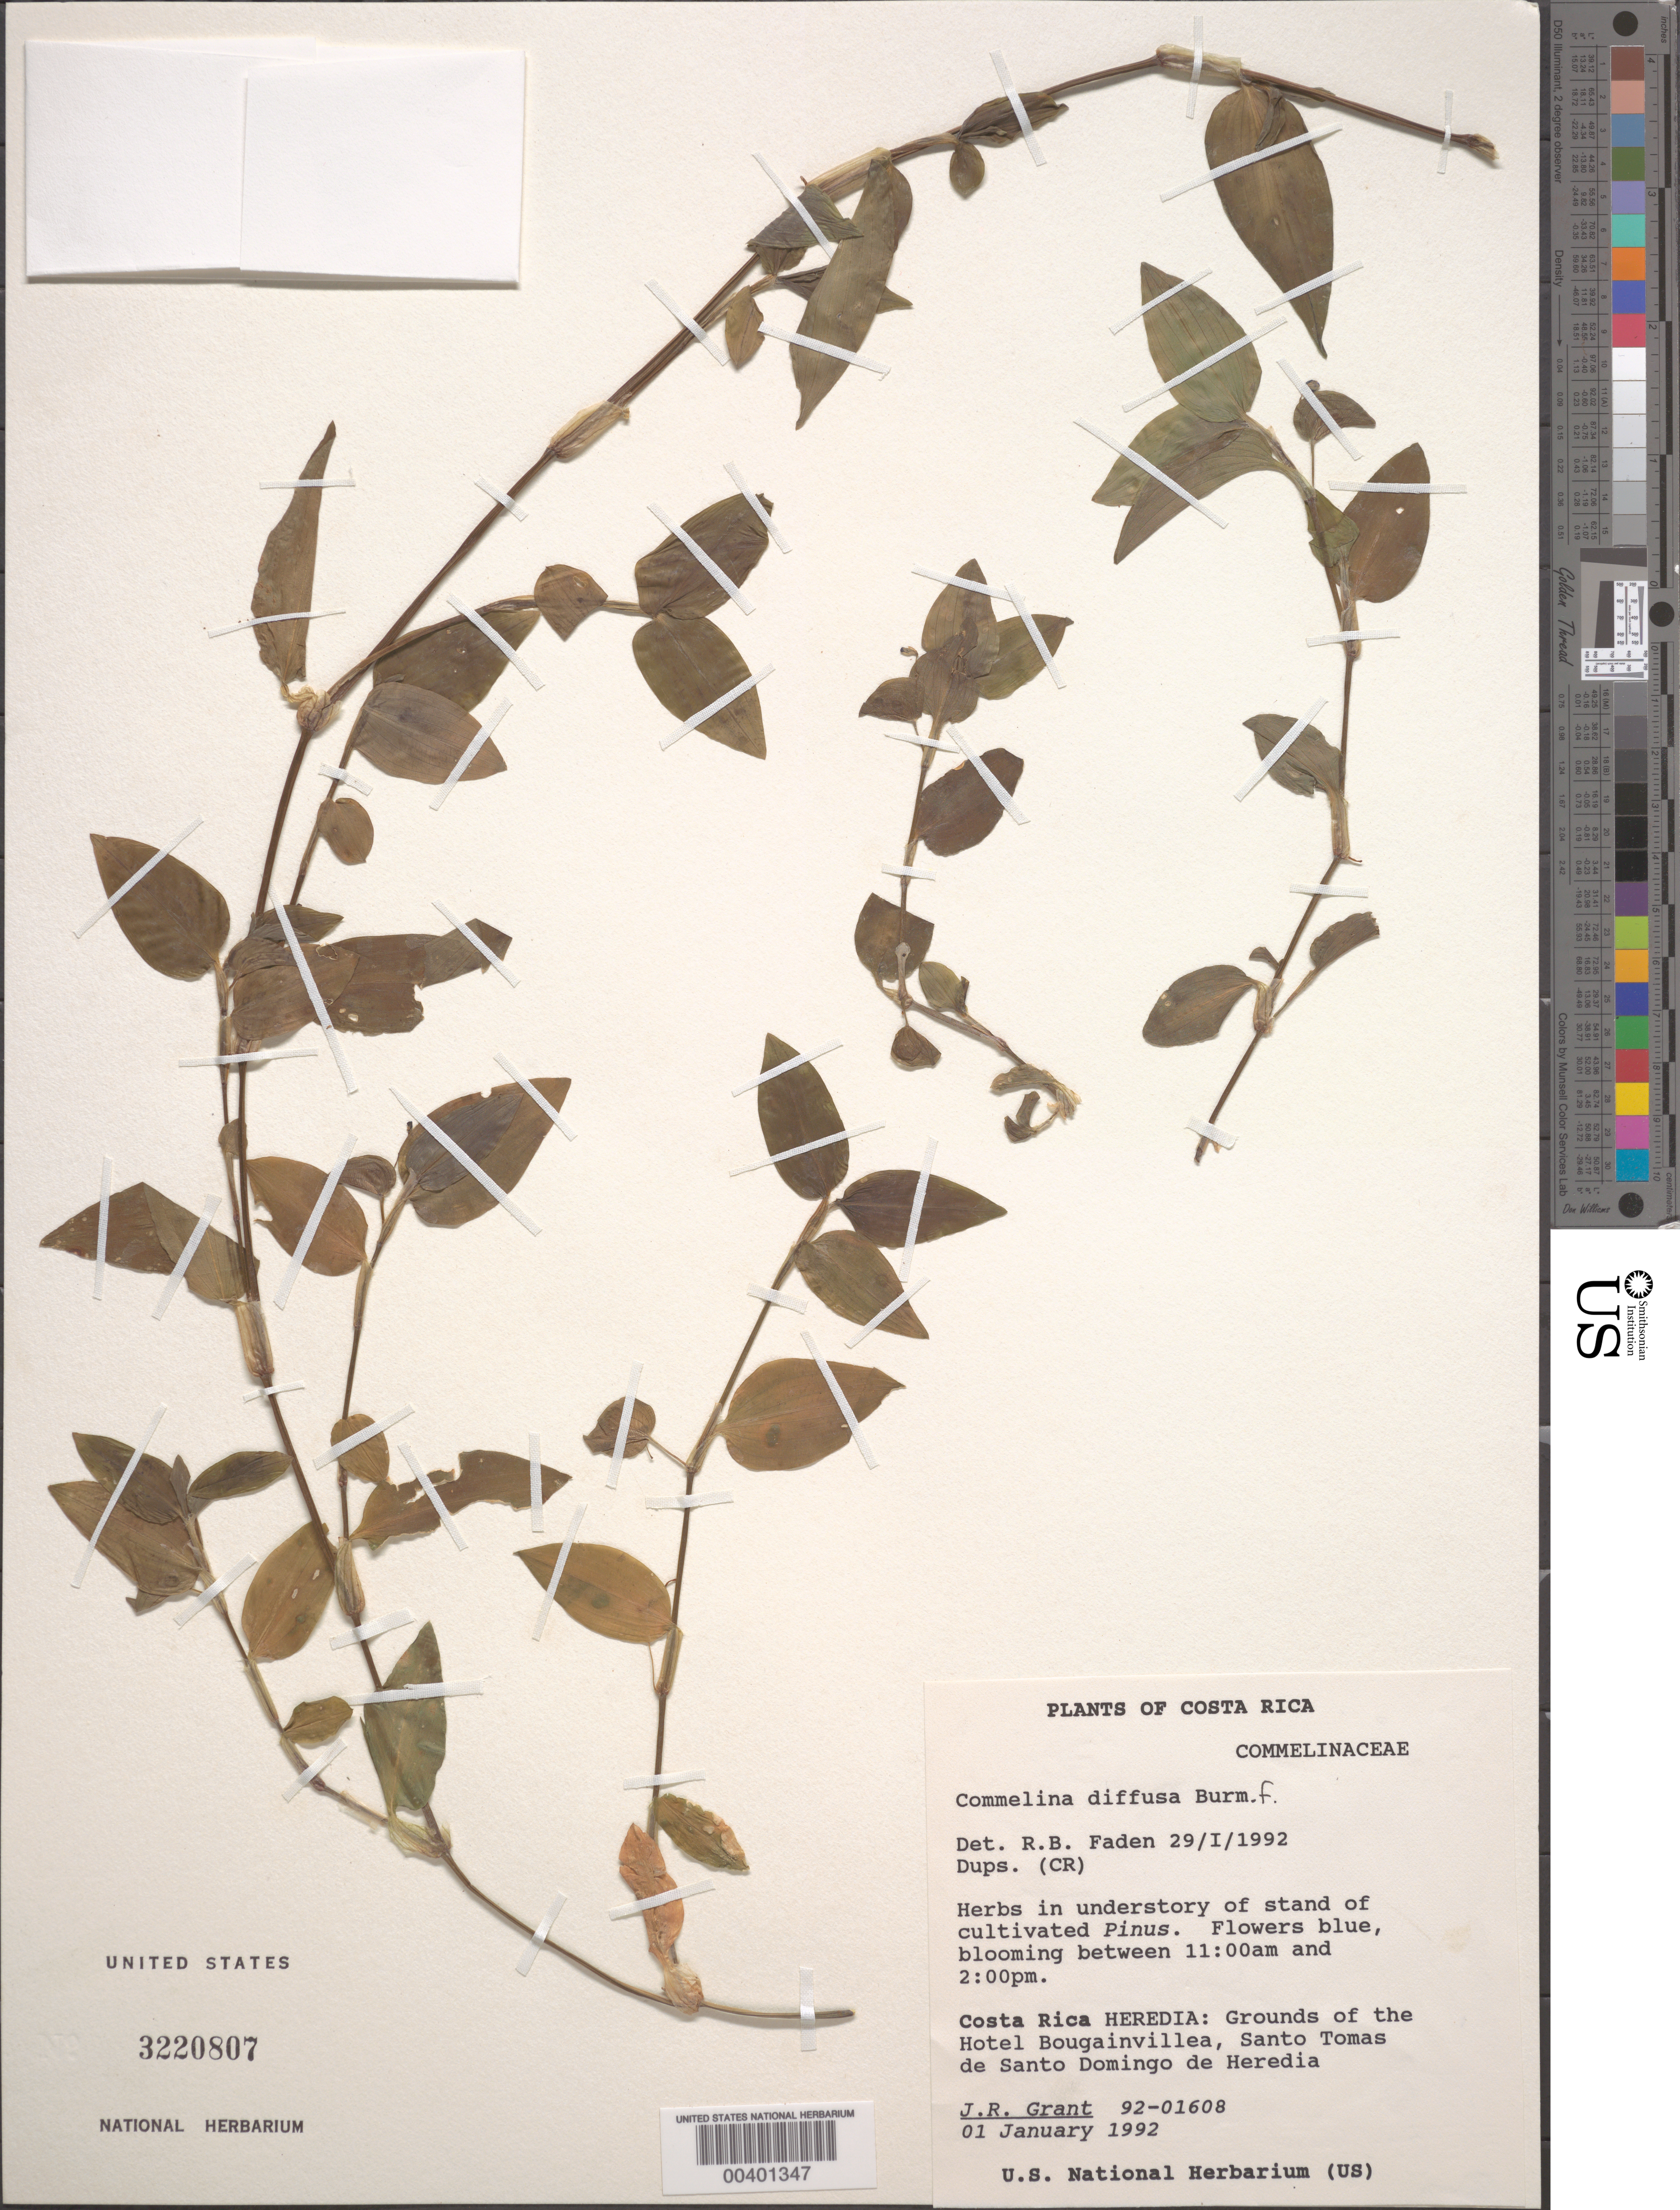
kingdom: Plantae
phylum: Tracheophyta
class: Liliopsida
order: Commelinales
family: Commelinaceae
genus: Callisia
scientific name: Callisia elegans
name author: Alexander ex H.E. Moore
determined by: Faden, Robert B., (US), Smithsonian Institution - National Museum of Natural History (UNITED STATES)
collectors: J. R. Grant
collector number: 92-1608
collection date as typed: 01 Jan 1992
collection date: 1992-01-01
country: Costa Rica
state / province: Heredia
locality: Grounds of hotel bougainvillea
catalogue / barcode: US 3220807